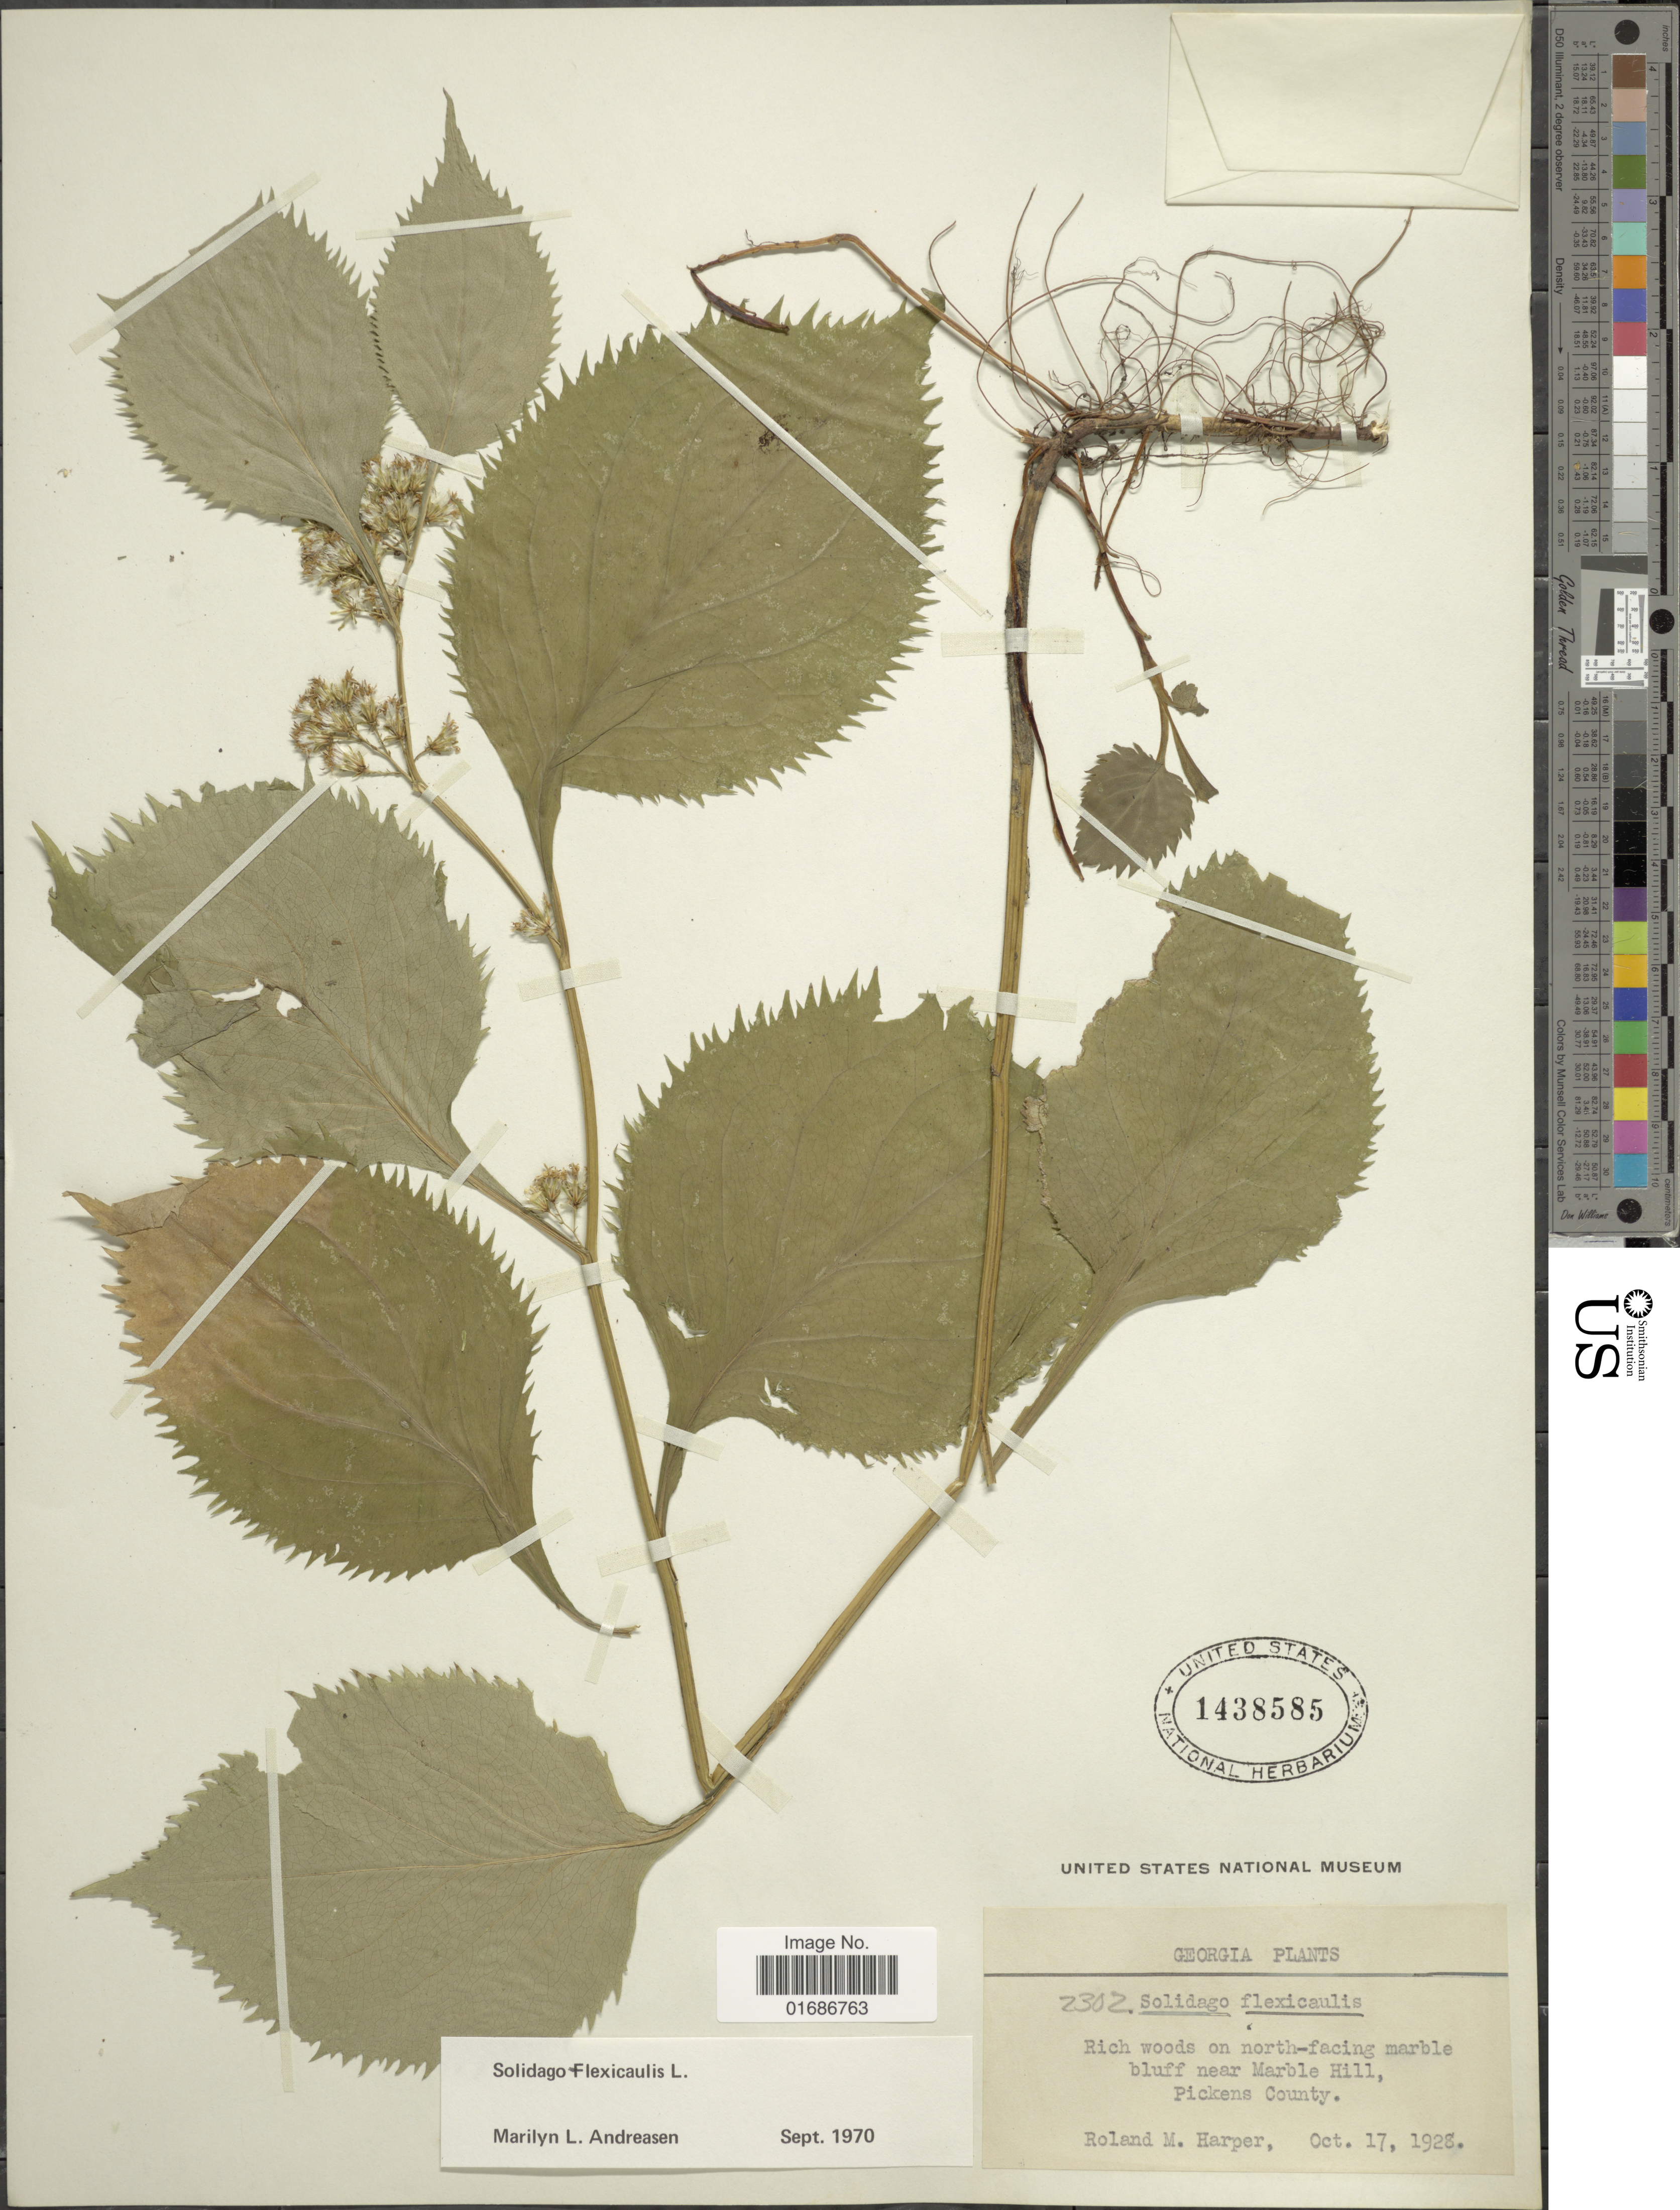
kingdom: Plantae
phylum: Tracheophyta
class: Magnoliopsida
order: Asterales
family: Asteraceae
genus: Solidago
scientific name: Solidago flexicaulis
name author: L.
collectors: R. M. Harper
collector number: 2302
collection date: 1928-10-17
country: United States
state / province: Georgia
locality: Rich woods on north-facing marble bluff near Marble Hill Pickens County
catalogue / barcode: US 1438585